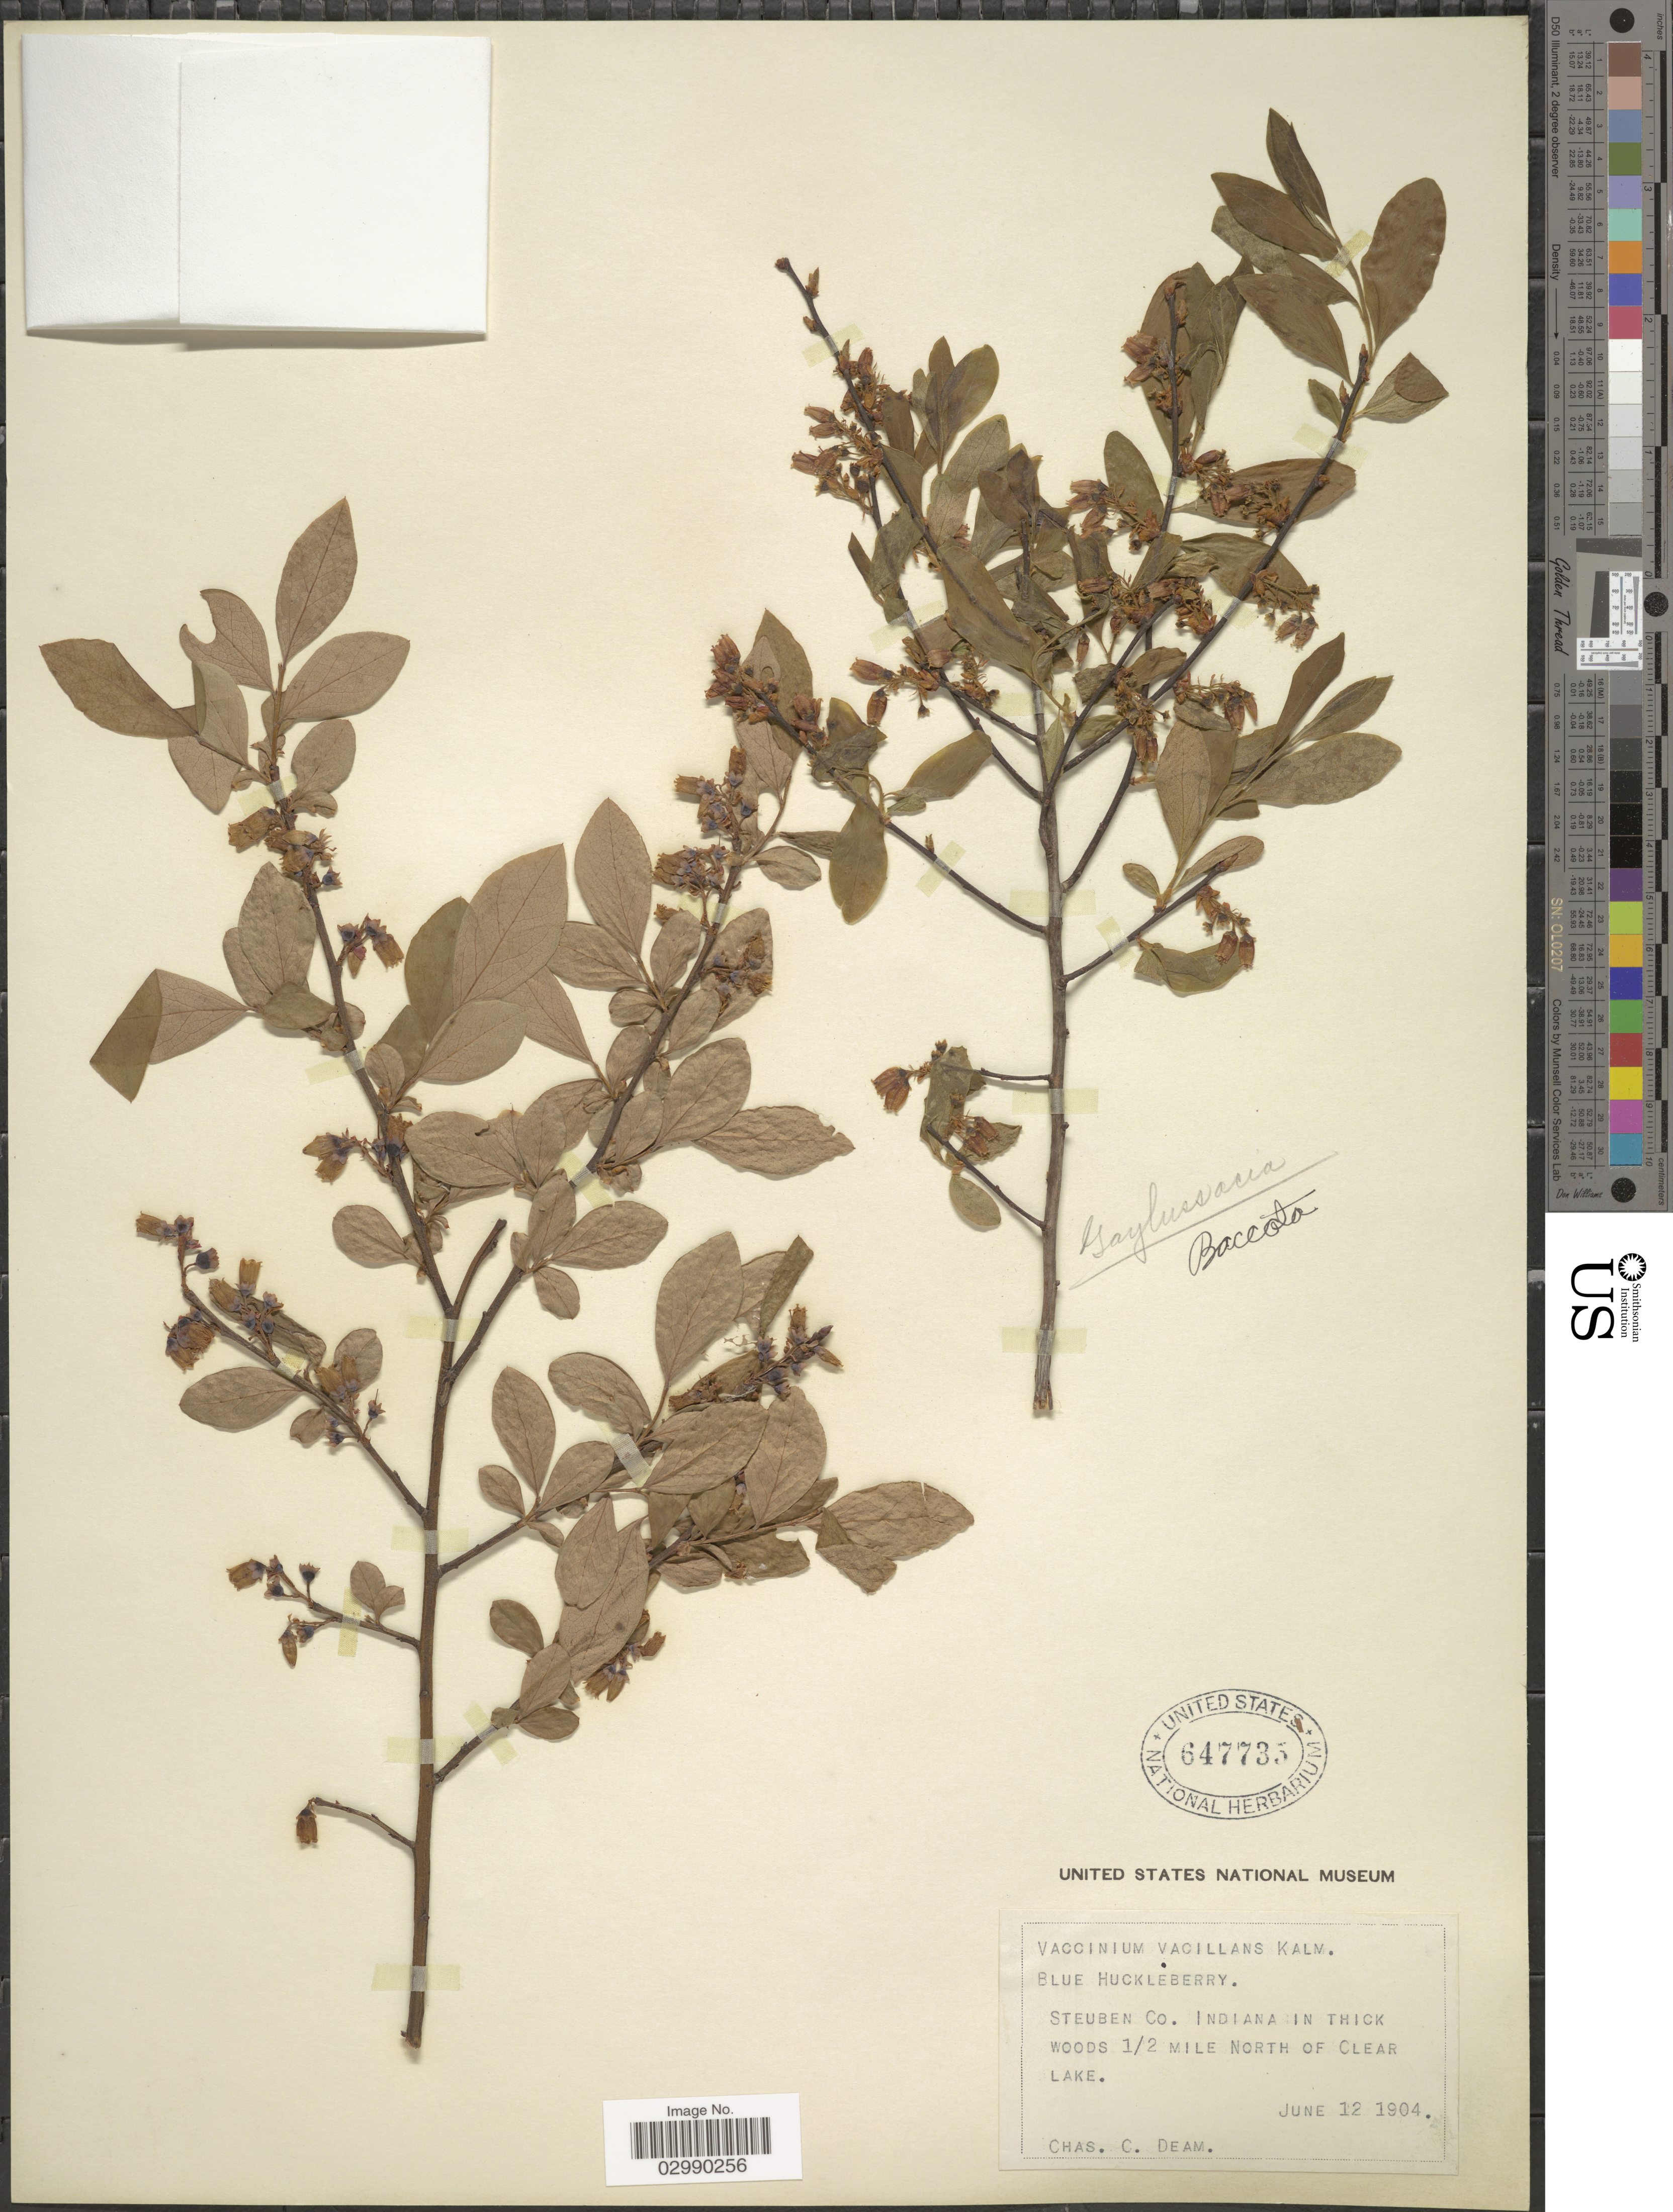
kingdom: Plantae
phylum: Tracheophyta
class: Magnoliopsida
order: Ericales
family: Ericaceae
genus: Vaccinium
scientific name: Vaccinium vacillans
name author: Kalm ex Torr.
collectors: C. Deam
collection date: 1904-06-12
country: United States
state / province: Indiana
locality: Blue Huckleberry, Steuben Co. Indiana in thick woods 1/2 mile North of Clear Lake.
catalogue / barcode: US 647735